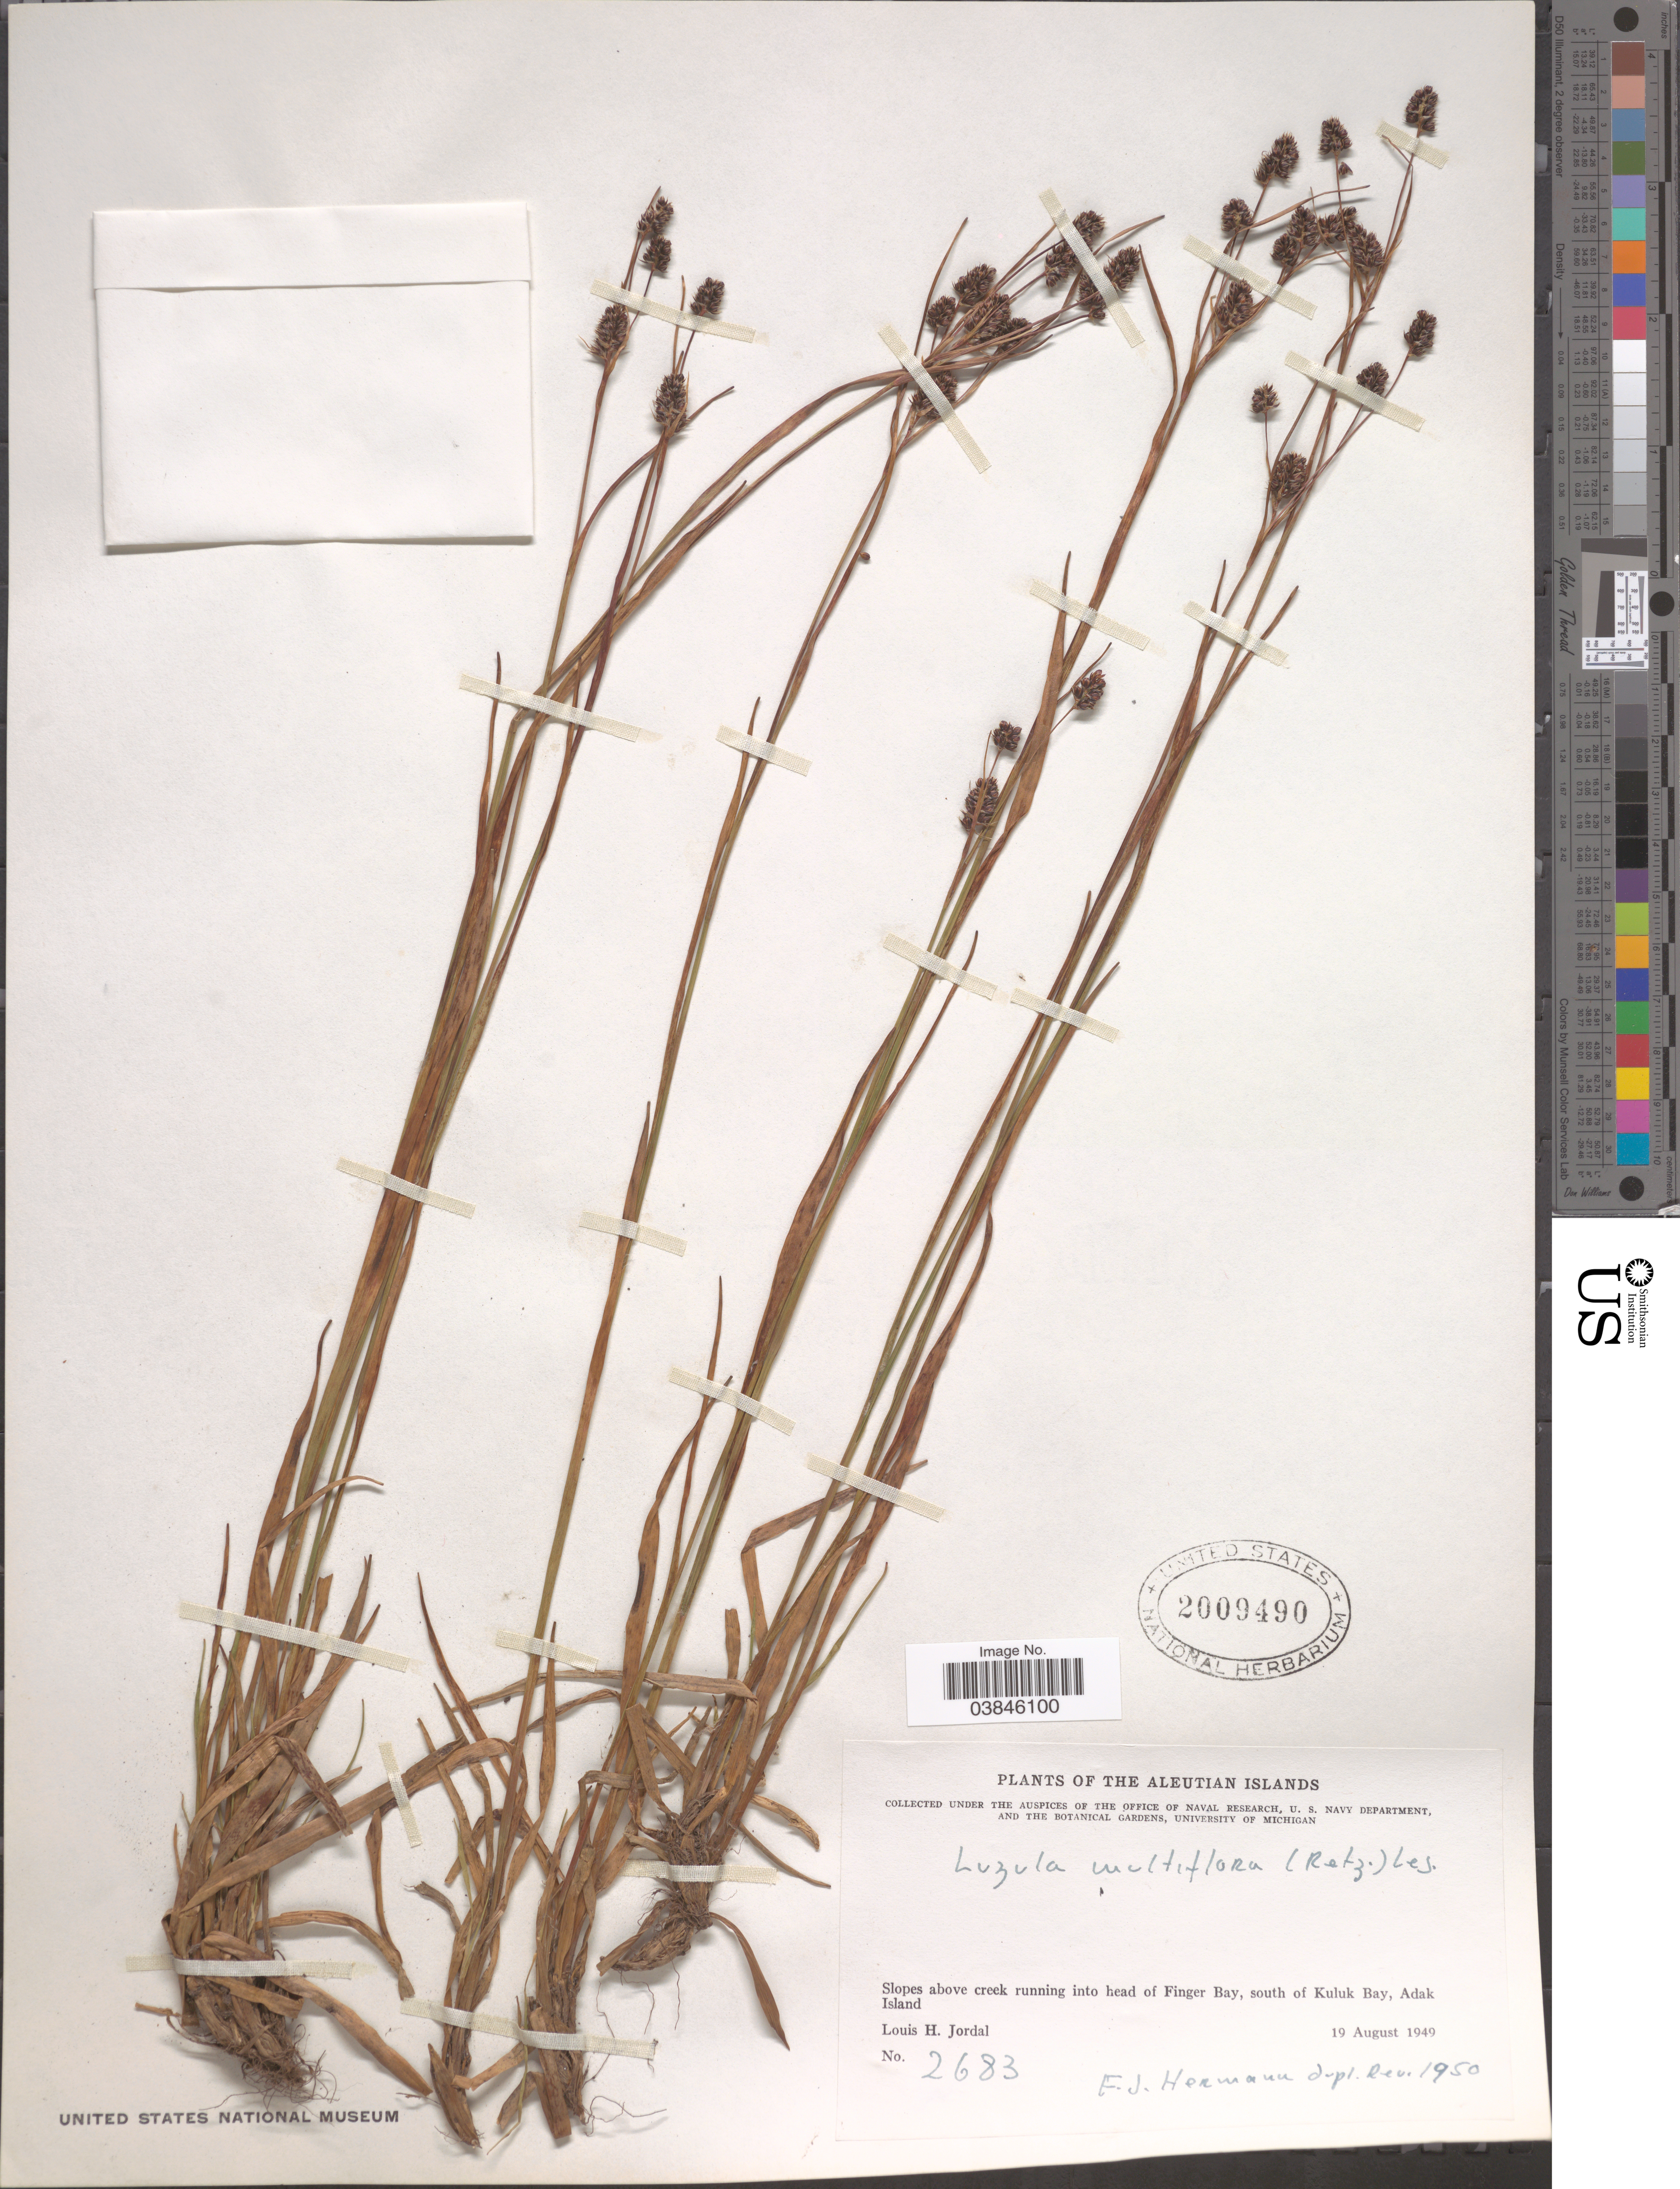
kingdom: Plantae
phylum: Tracheophyta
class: Liliopsida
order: Poales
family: Juncaceae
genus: Luzula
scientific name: Luzula multiflora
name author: (Ehrh.) Lej.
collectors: L. Jordal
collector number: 2683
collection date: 1949-08-19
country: United States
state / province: Alaska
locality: The Aleutian Islands. Slopes above creek running into head of Finger Bay, south of Kuluk Bay, Adak Island.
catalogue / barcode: US 2009490